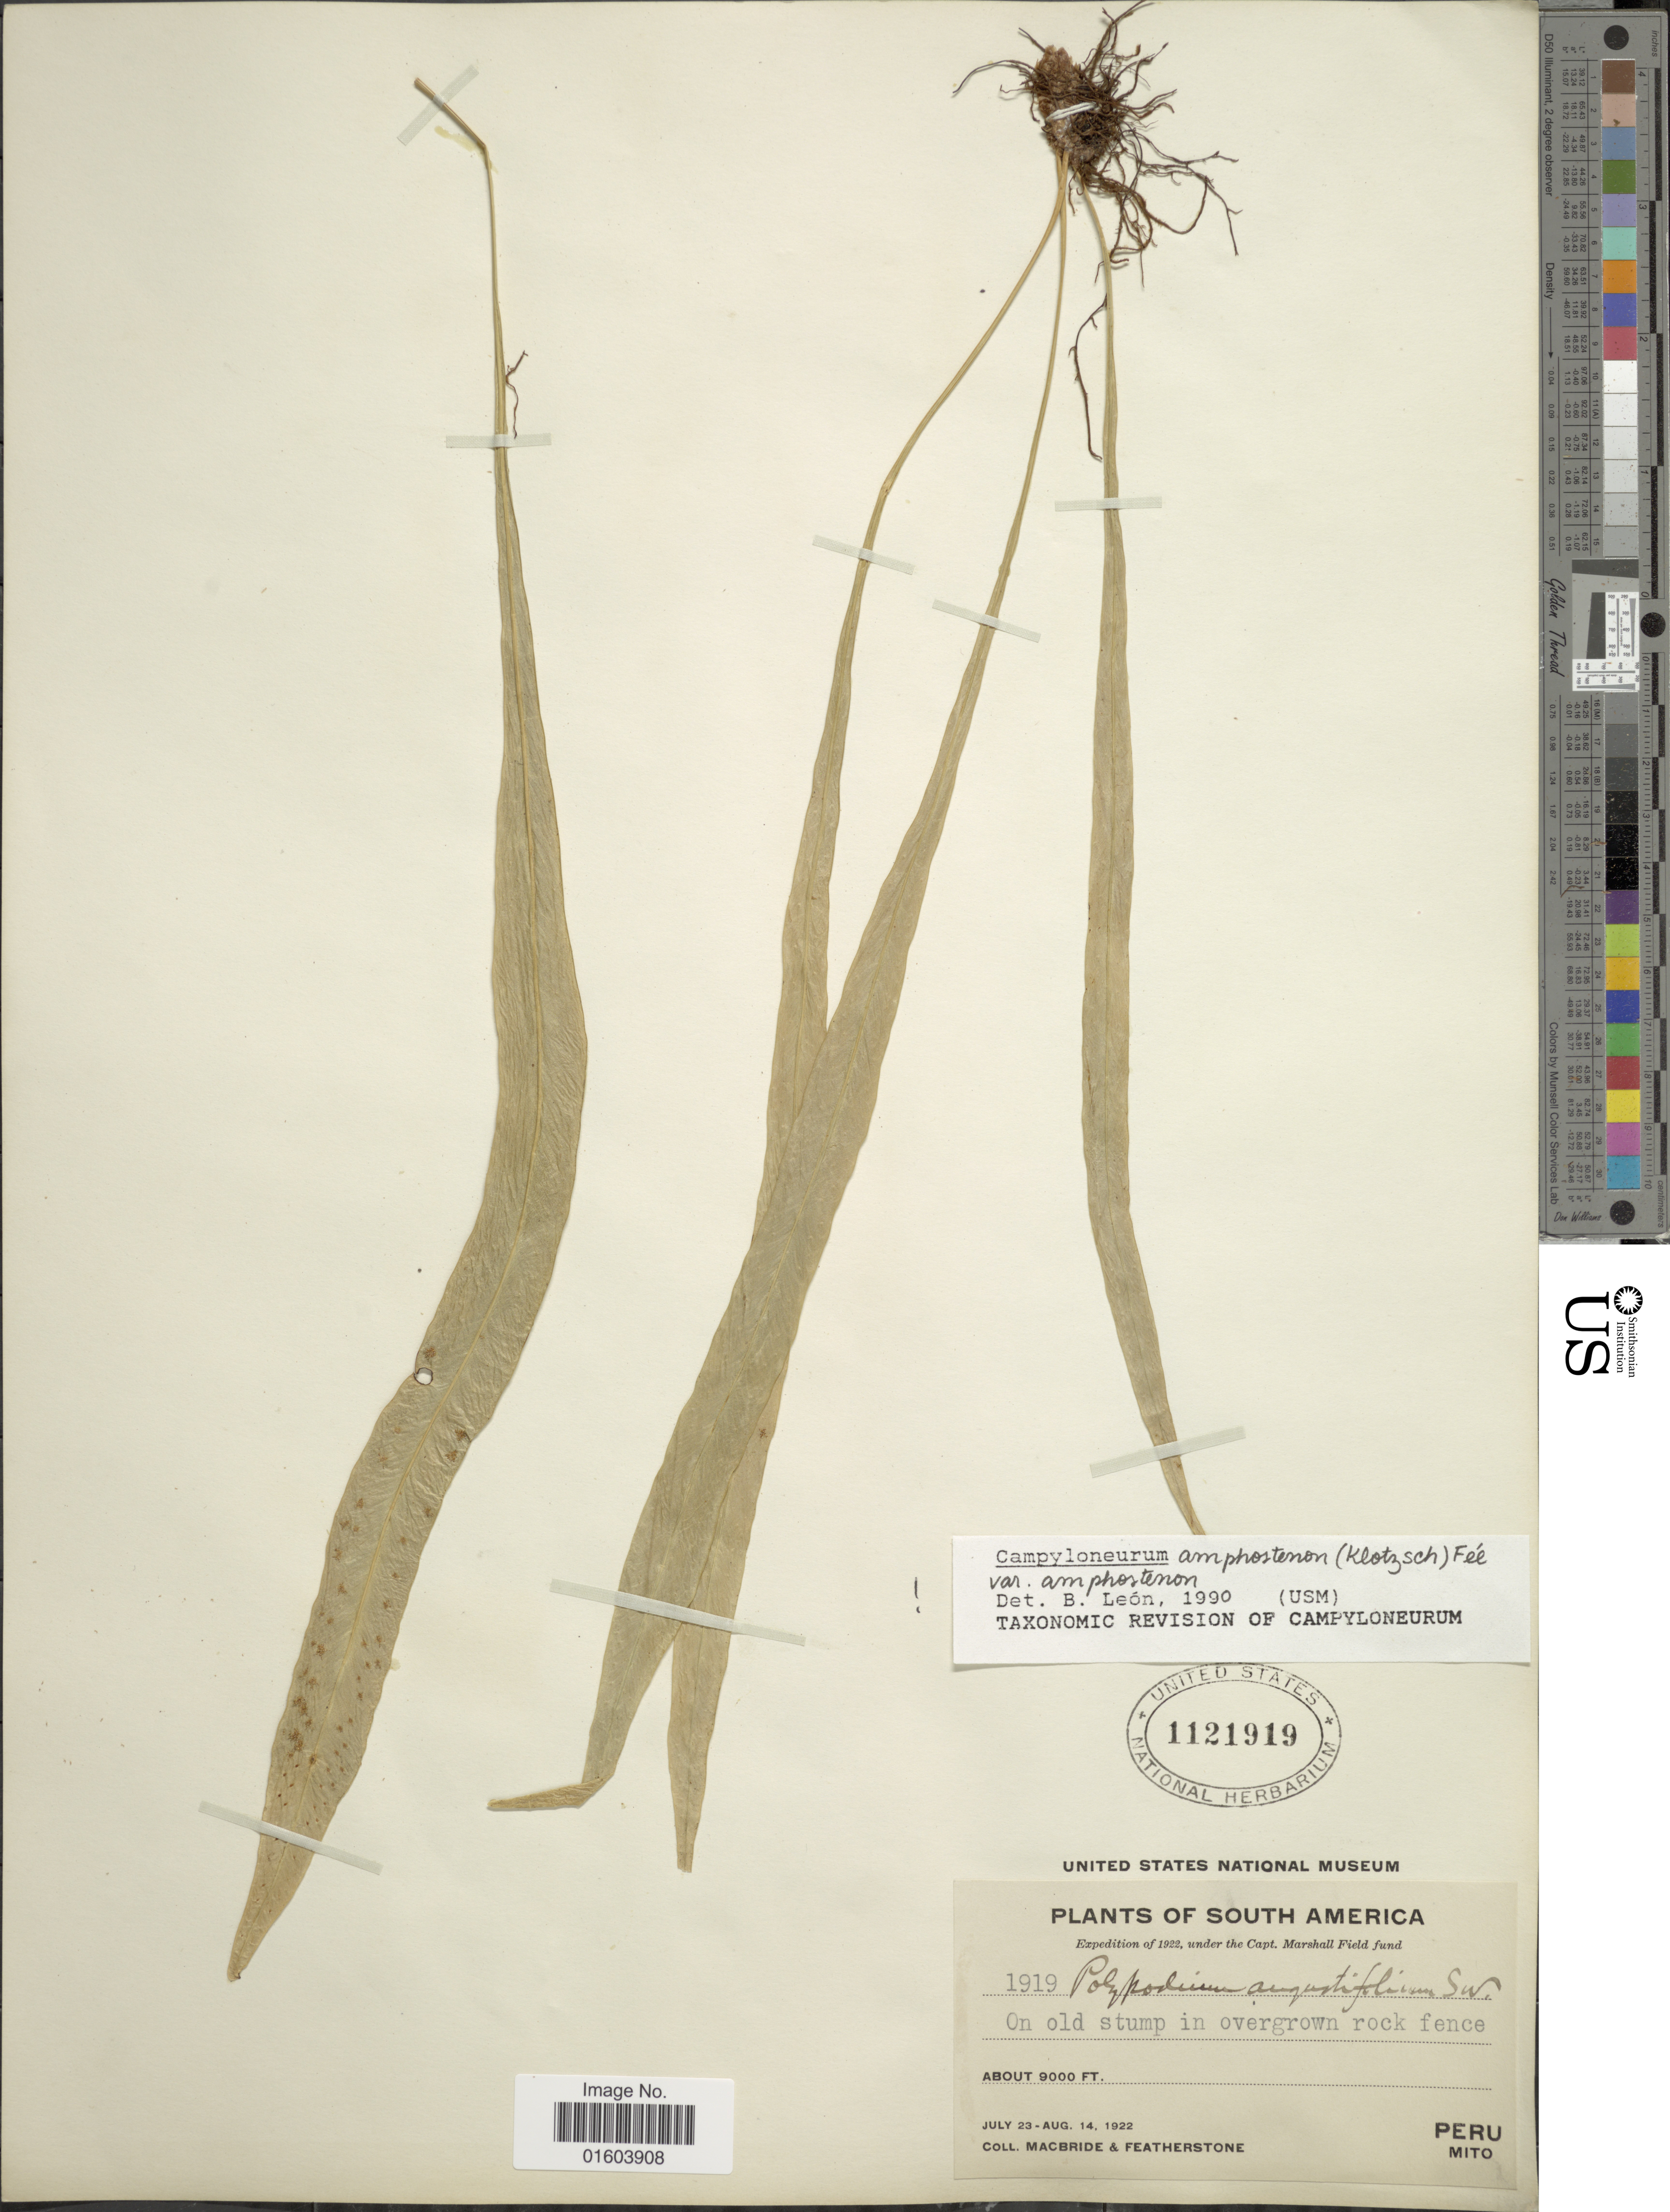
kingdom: Plantae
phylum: Tracheophyta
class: Polypodiopsida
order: Polypodiales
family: Polypodiaceae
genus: Campyloneurum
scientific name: Campyloneurum amphostenon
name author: (Kunze ex Klotzsch) Fée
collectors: Macbride, -- & -. Featherstone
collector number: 1919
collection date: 1922-07-23/1922-08-14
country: Peru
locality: South America. Peru, Mito.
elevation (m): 2743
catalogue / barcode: US 1121919